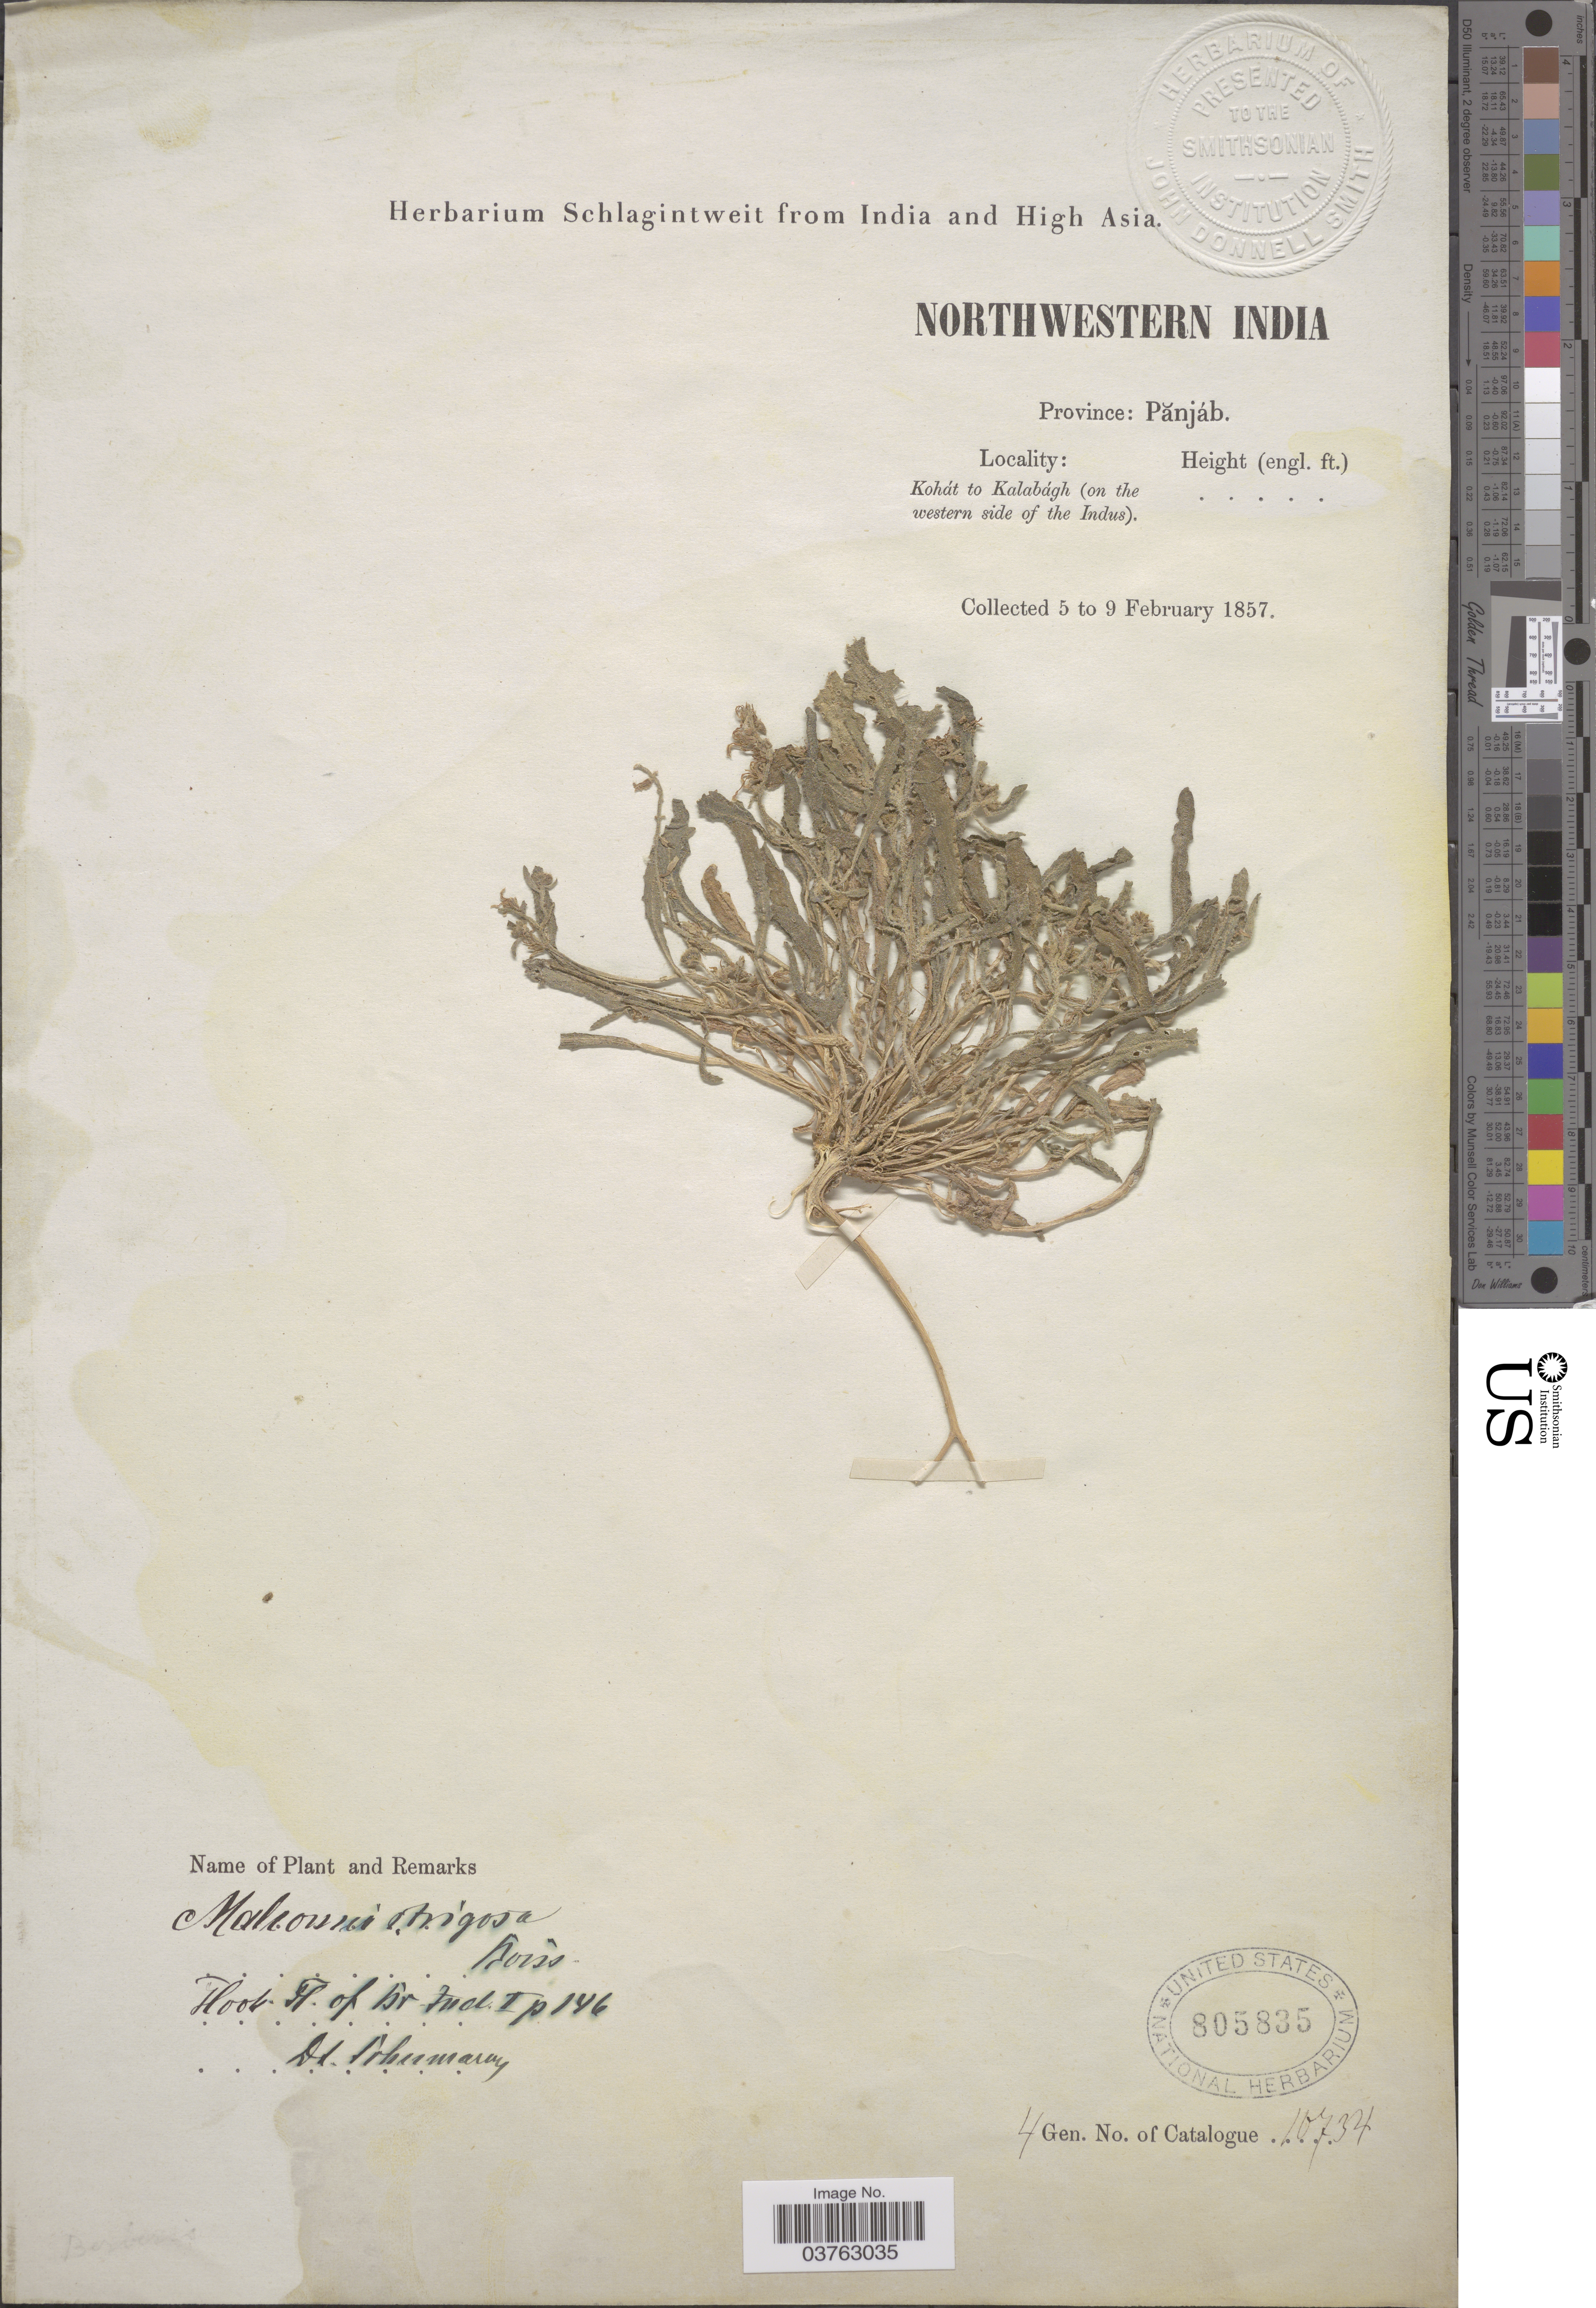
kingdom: Plantae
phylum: Tracheophyta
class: Magnoliopsida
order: Brassicales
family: Brassicaceae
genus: Malcolmia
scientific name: Malcolmia strigosa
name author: Boiss.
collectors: ex herb. Schlagintweit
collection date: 1857-02-05/1857-02-09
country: India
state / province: Punjab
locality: Northwestern India. Province: Pănjáb. Kohát to Kalabágh (on the western side of the Indus).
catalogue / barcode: US 805835